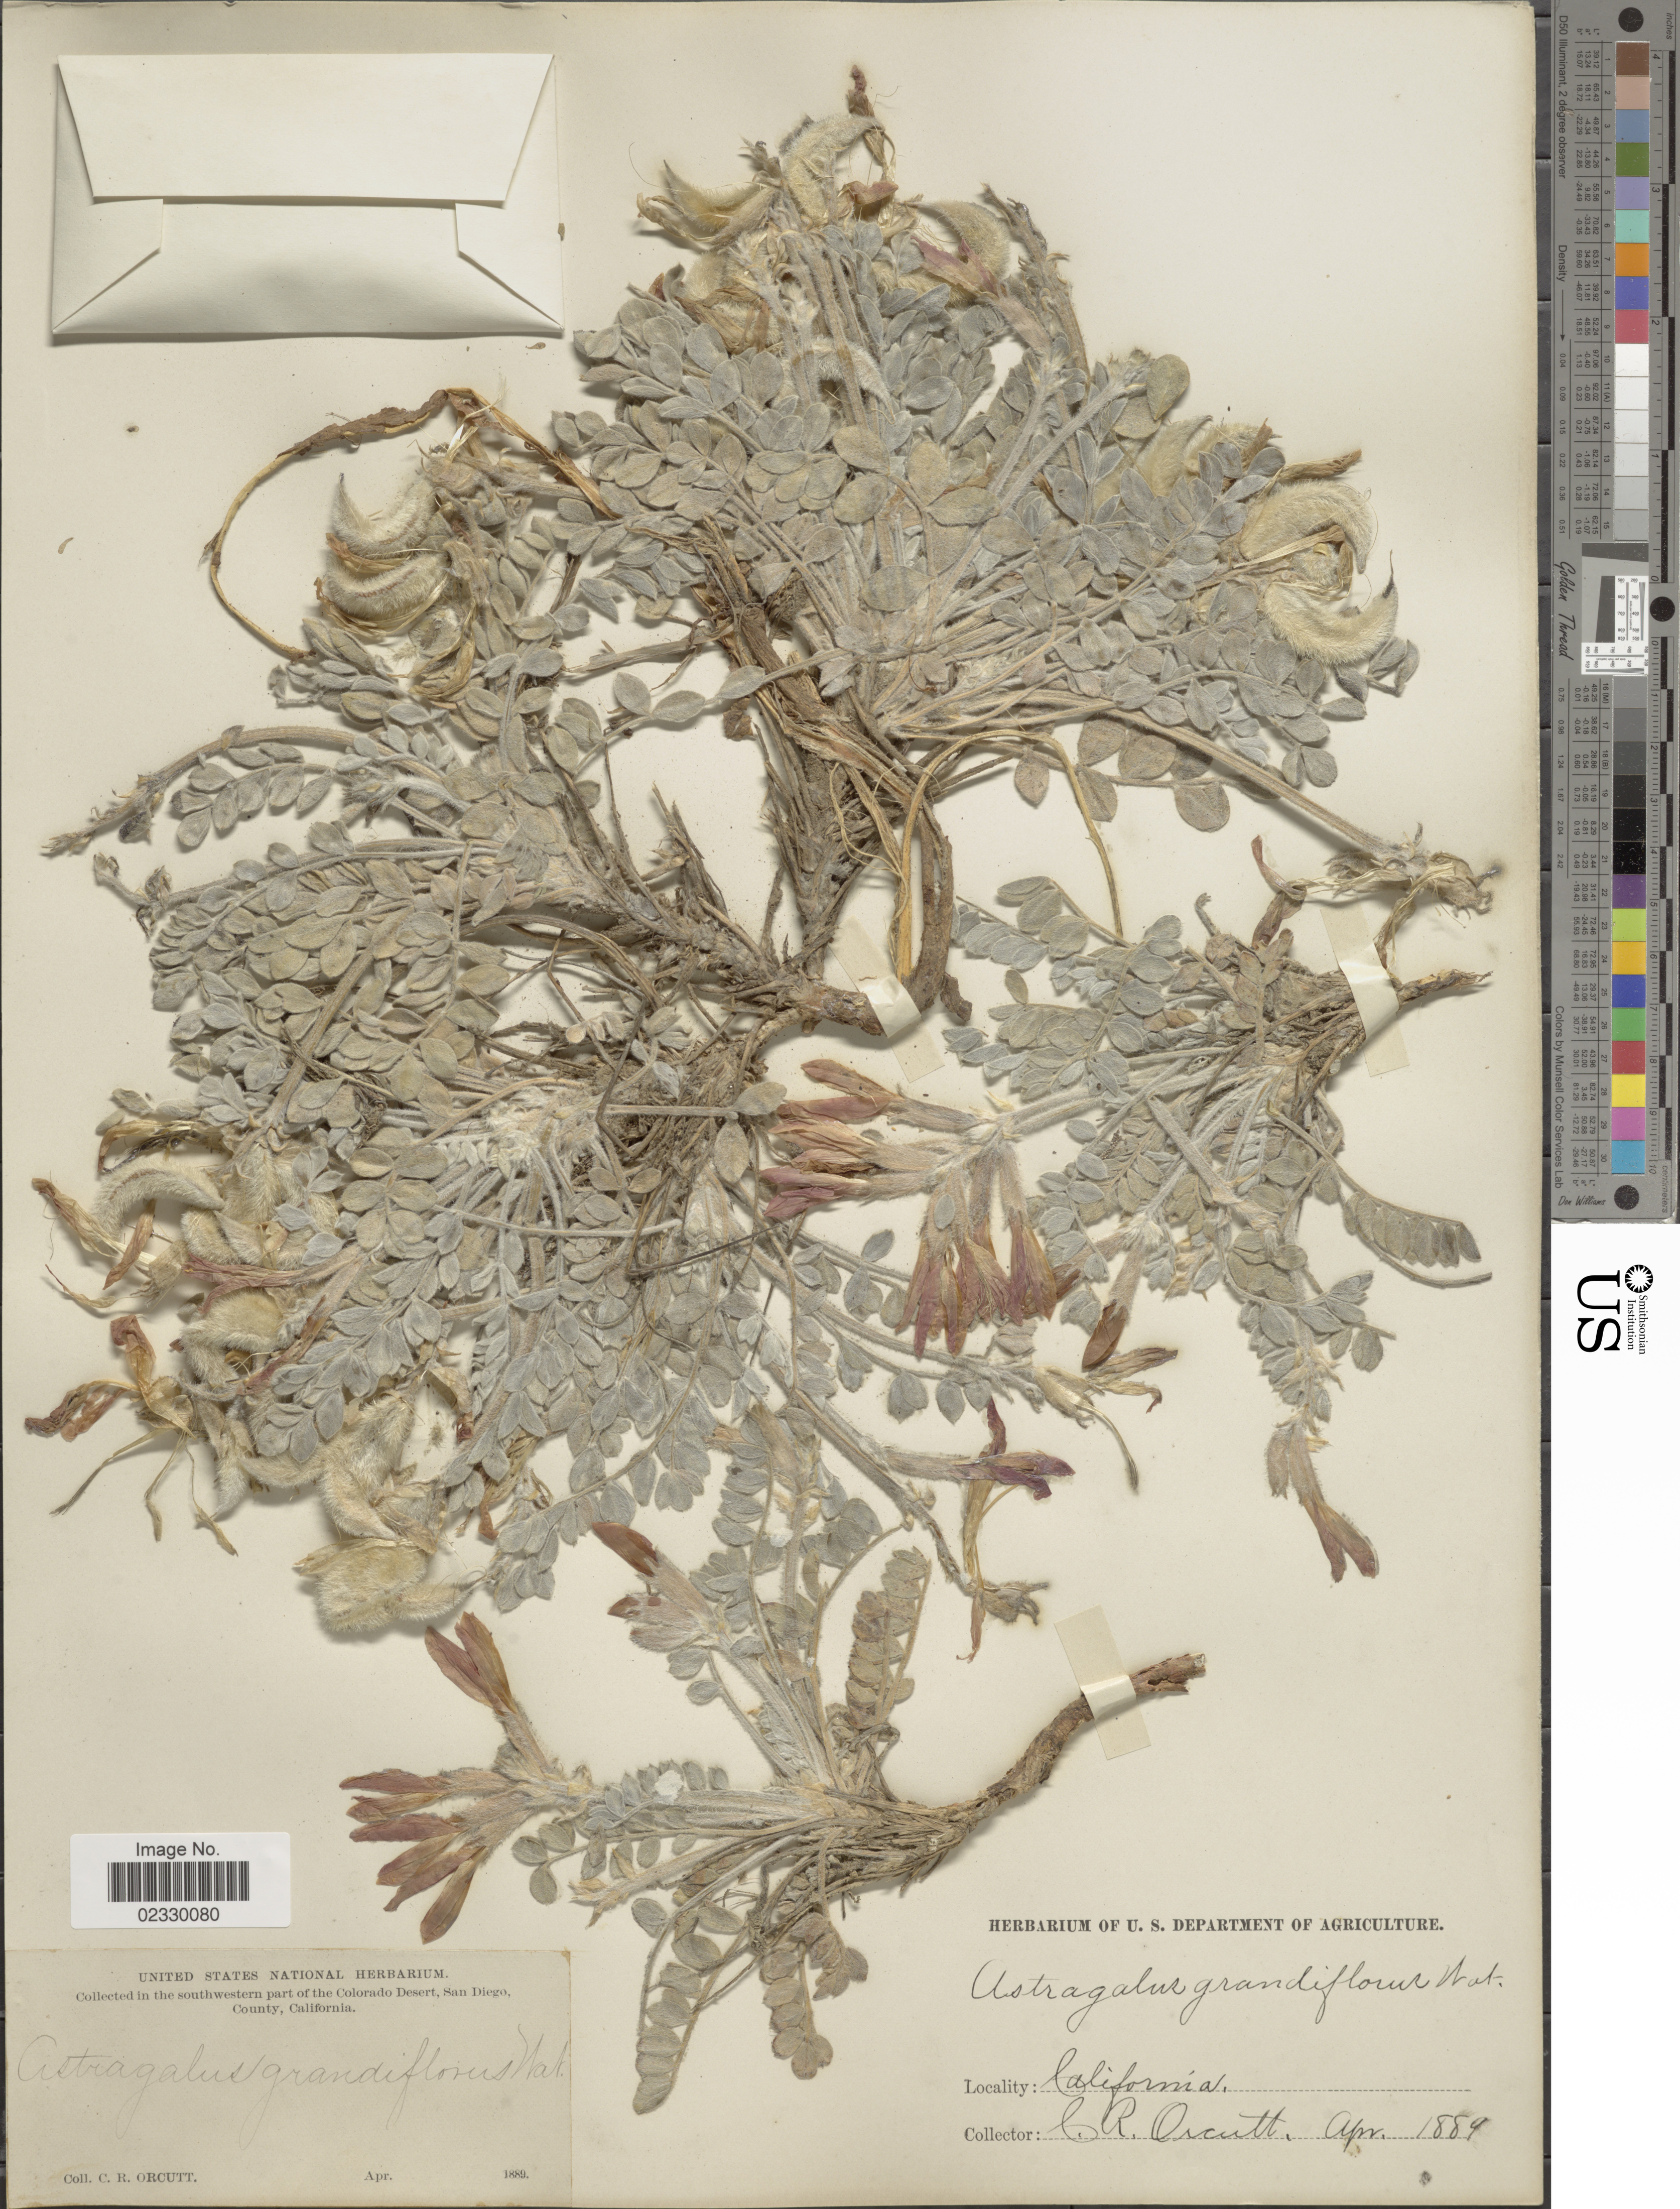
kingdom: Plantae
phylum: Tracheophyta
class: Magnoliopsida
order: Fabales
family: Fabaceae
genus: Astragalus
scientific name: Astragalus coccineus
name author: (Parry) Brandegee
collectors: C. R. Orcutt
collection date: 1889-04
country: United States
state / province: California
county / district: San Diego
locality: In the Southwestern part of the Colorado Desert, San Diego, County